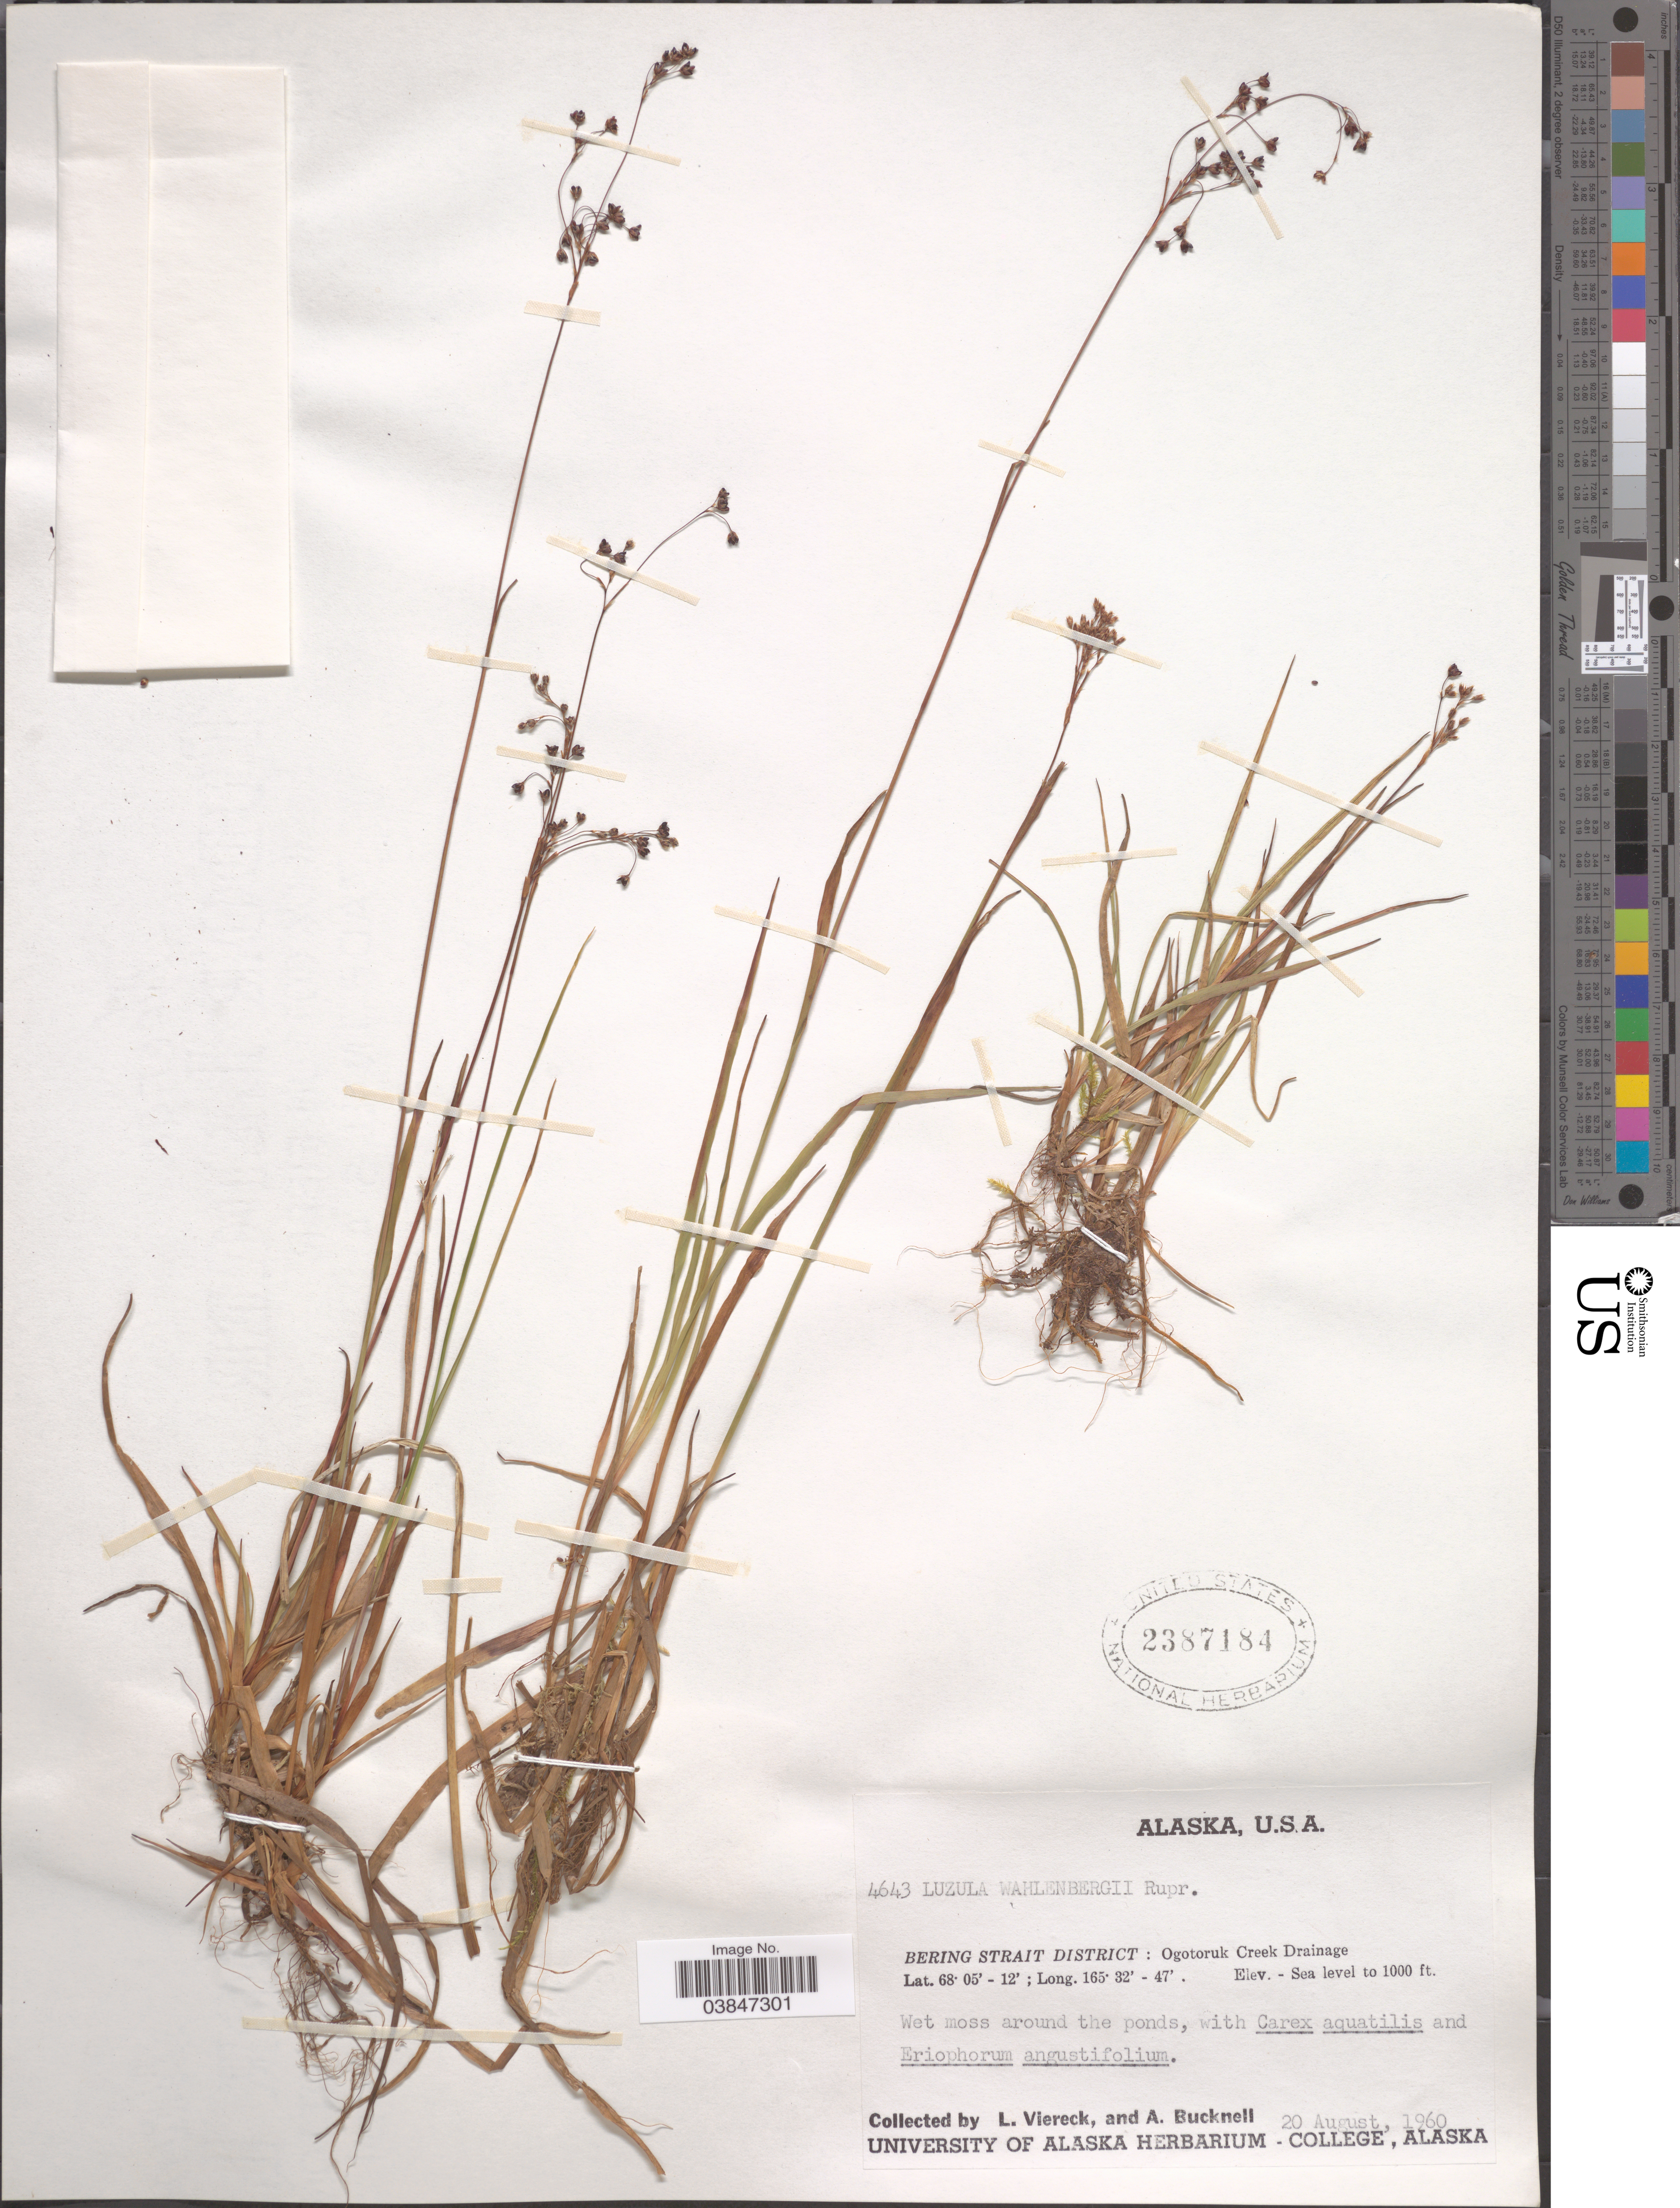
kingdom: Plantae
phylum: Tracheophyta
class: Liliopsida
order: Poales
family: Juncaceae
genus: Luzula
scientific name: Luzula wahlenbergii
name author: Rupr.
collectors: L. Viereck & A. Bucknell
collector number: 4643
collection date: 1960-08-20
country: United States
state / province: Alaska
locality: Bering Strait District: Ogotoruk Creek Drainage.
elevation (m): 0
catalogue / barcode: US 2387184